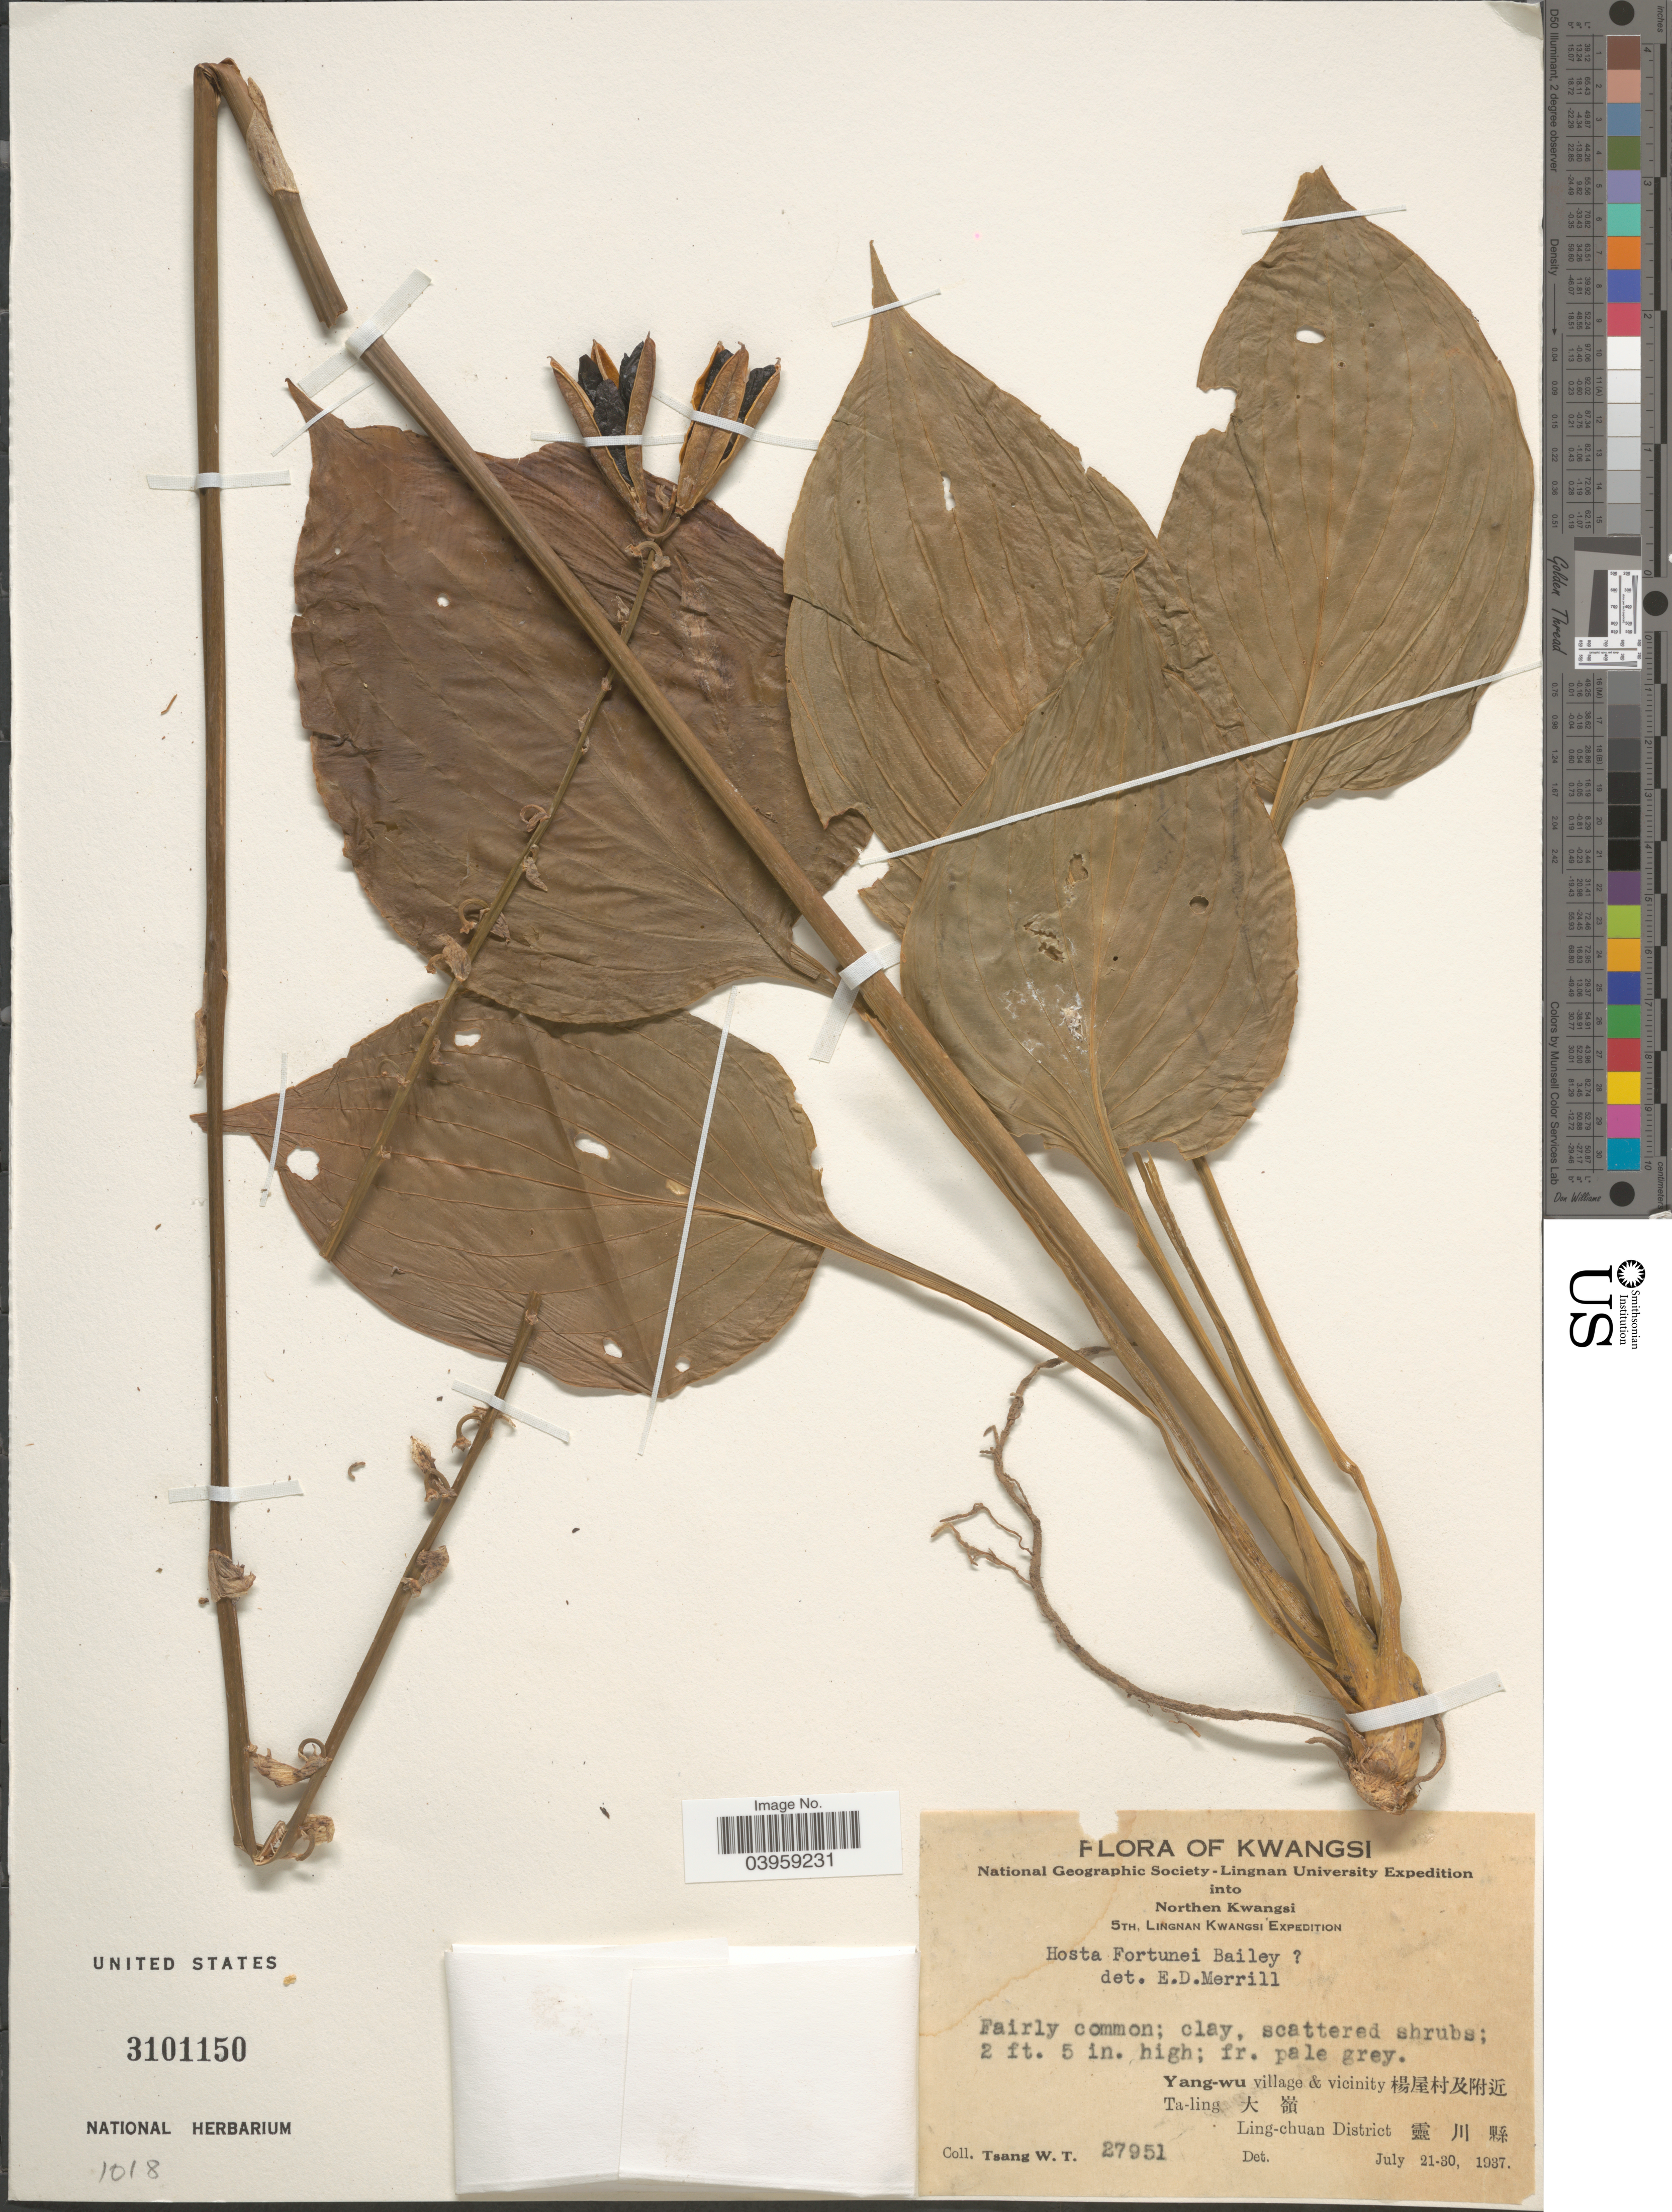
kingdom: Plantae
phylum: Tracheophyta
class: Liliopsida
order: Asparagales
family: Asparagaceae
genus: Hosta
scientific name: Hosta fortunei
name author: (Baker) L.H. Bailey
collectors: W. T. Tsang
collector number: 27951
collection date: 1937-07-21/1937-07-30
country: China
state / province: Guangxi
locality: Northen Kwangsi. Yang-wu village & vicinity X. Ta-ling X. Ling-chuan District X.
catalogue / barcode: US 3101150